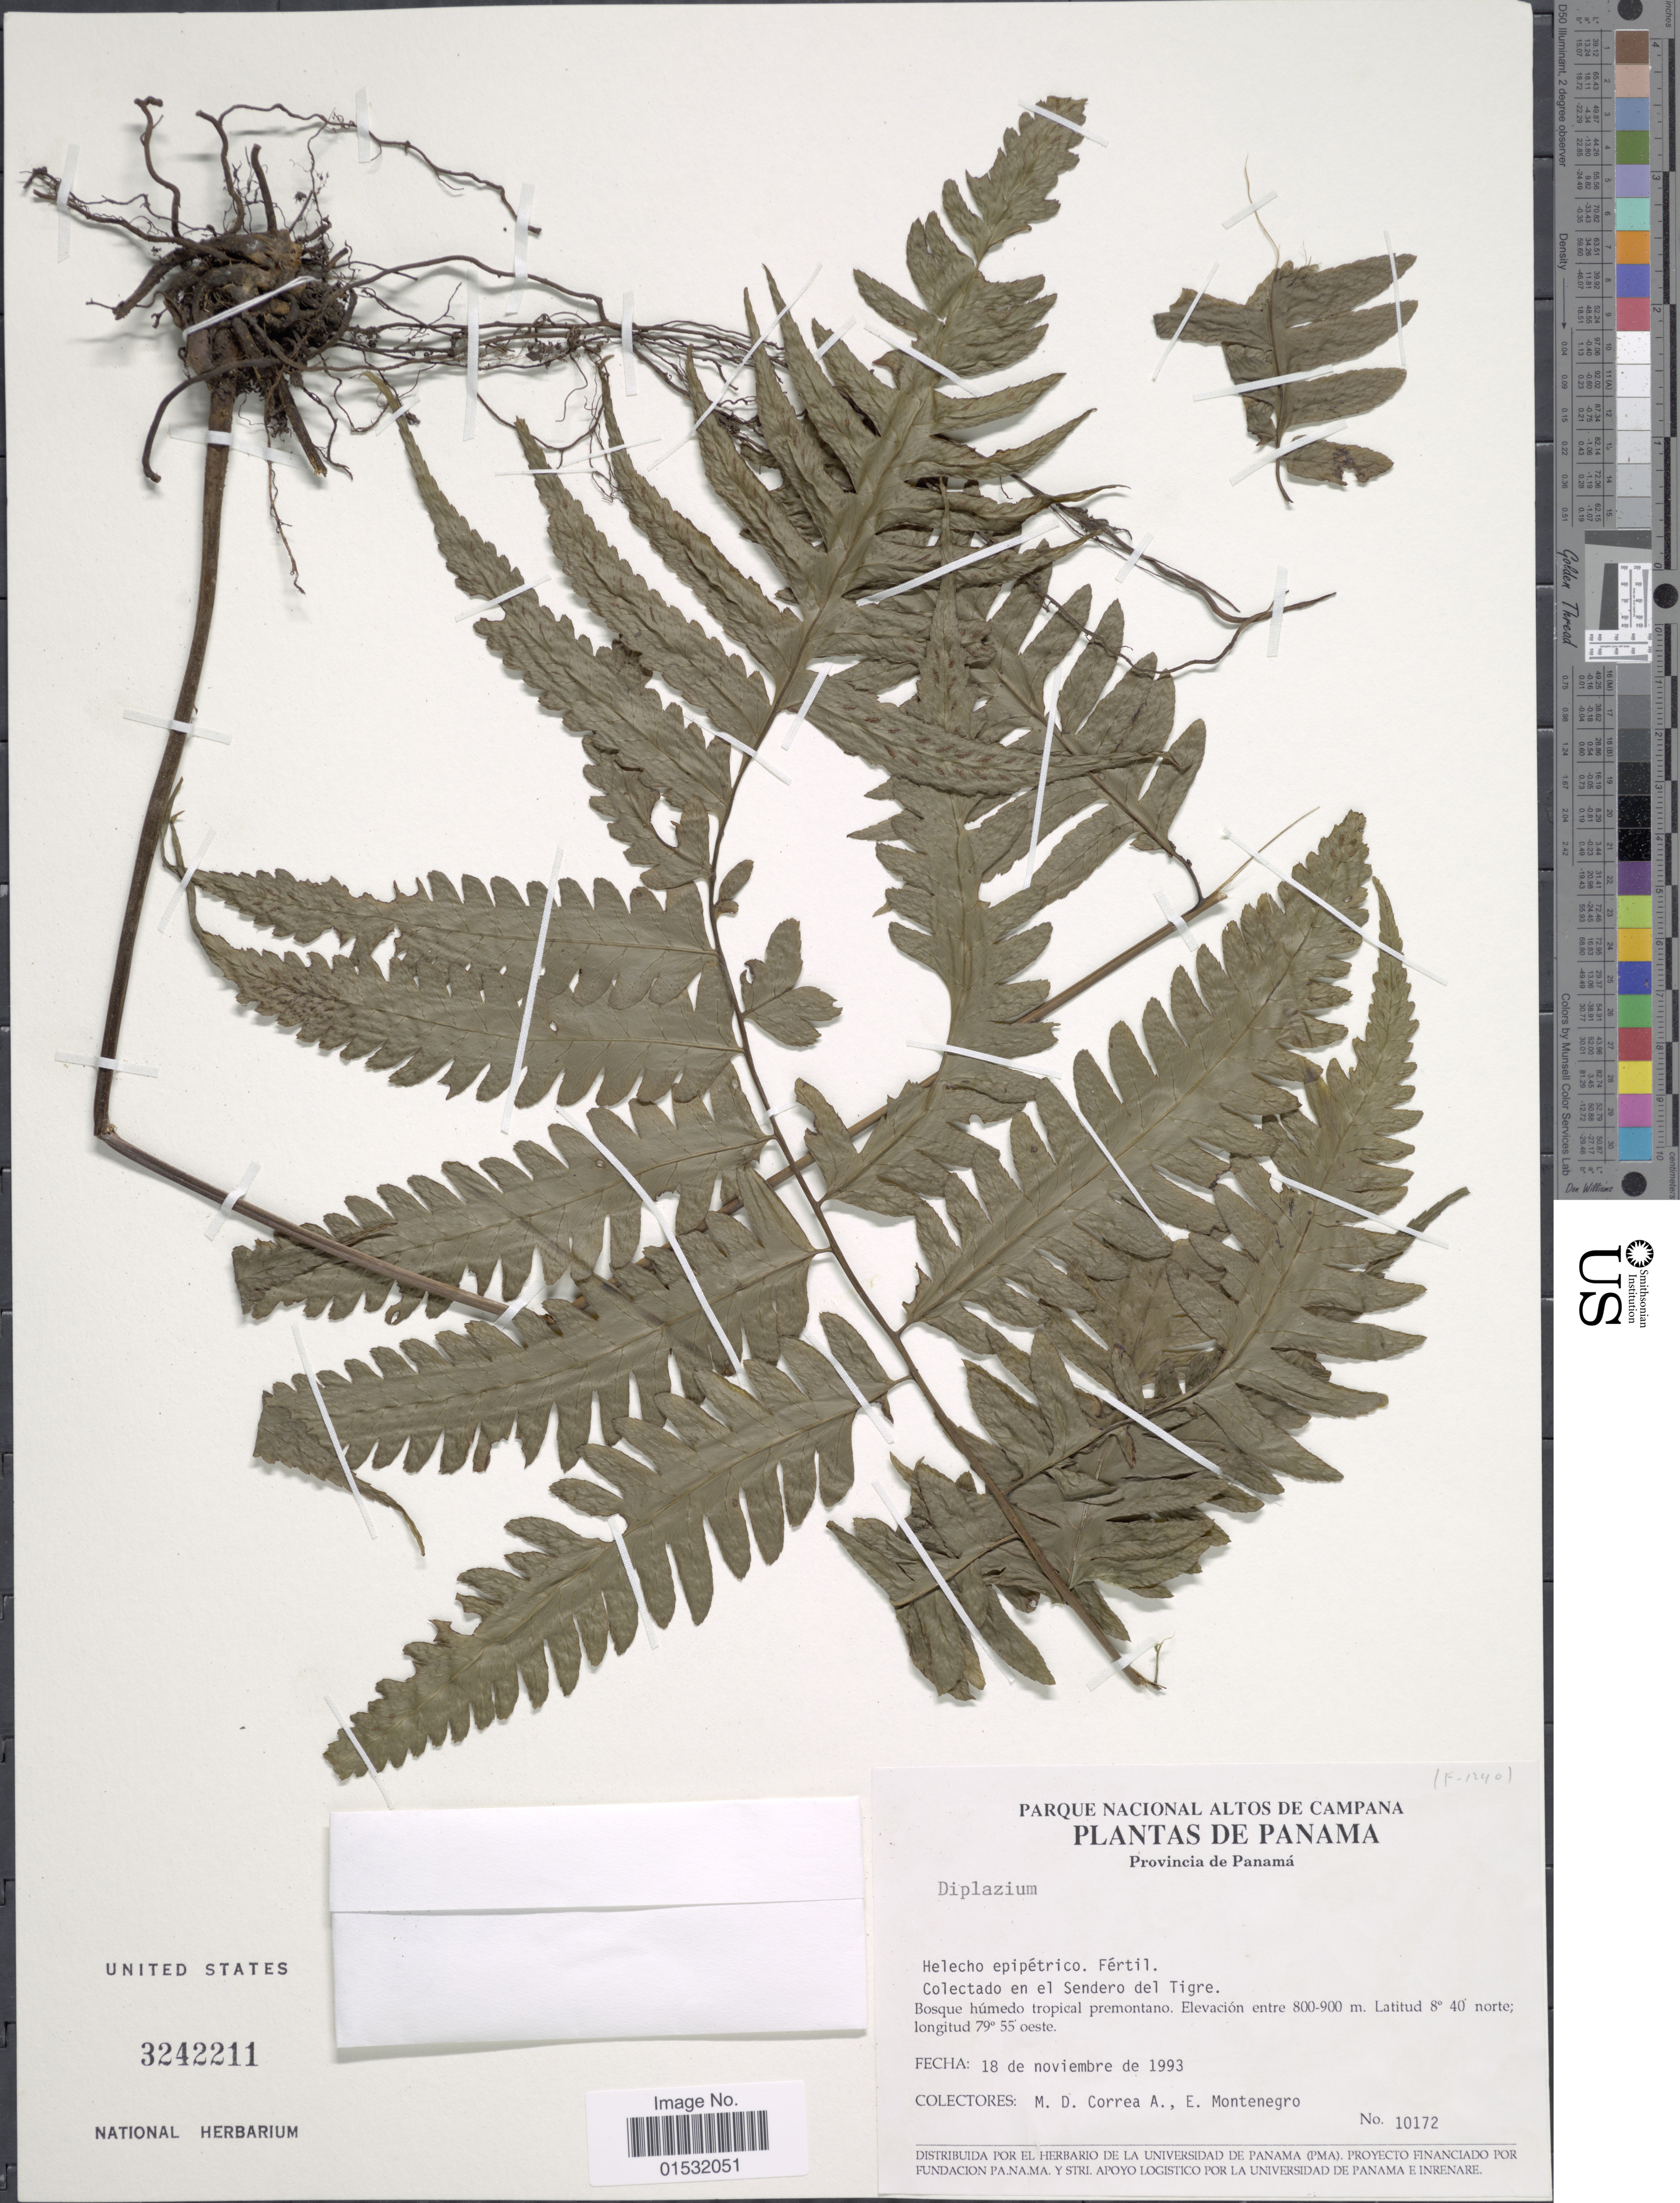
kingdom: Plantae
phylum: Tracheophyta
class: Polypodiopsida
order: Polypodiales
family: Athyriaceae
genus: Diplazium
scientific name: Diplazium sp.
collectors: M. D. Corrêa-A. & E. Montenegro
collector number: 10172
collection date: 1993-11-18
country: Panama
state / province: Panamá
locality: El Sendero del Tigre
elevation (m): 800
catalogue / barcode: US 3242211